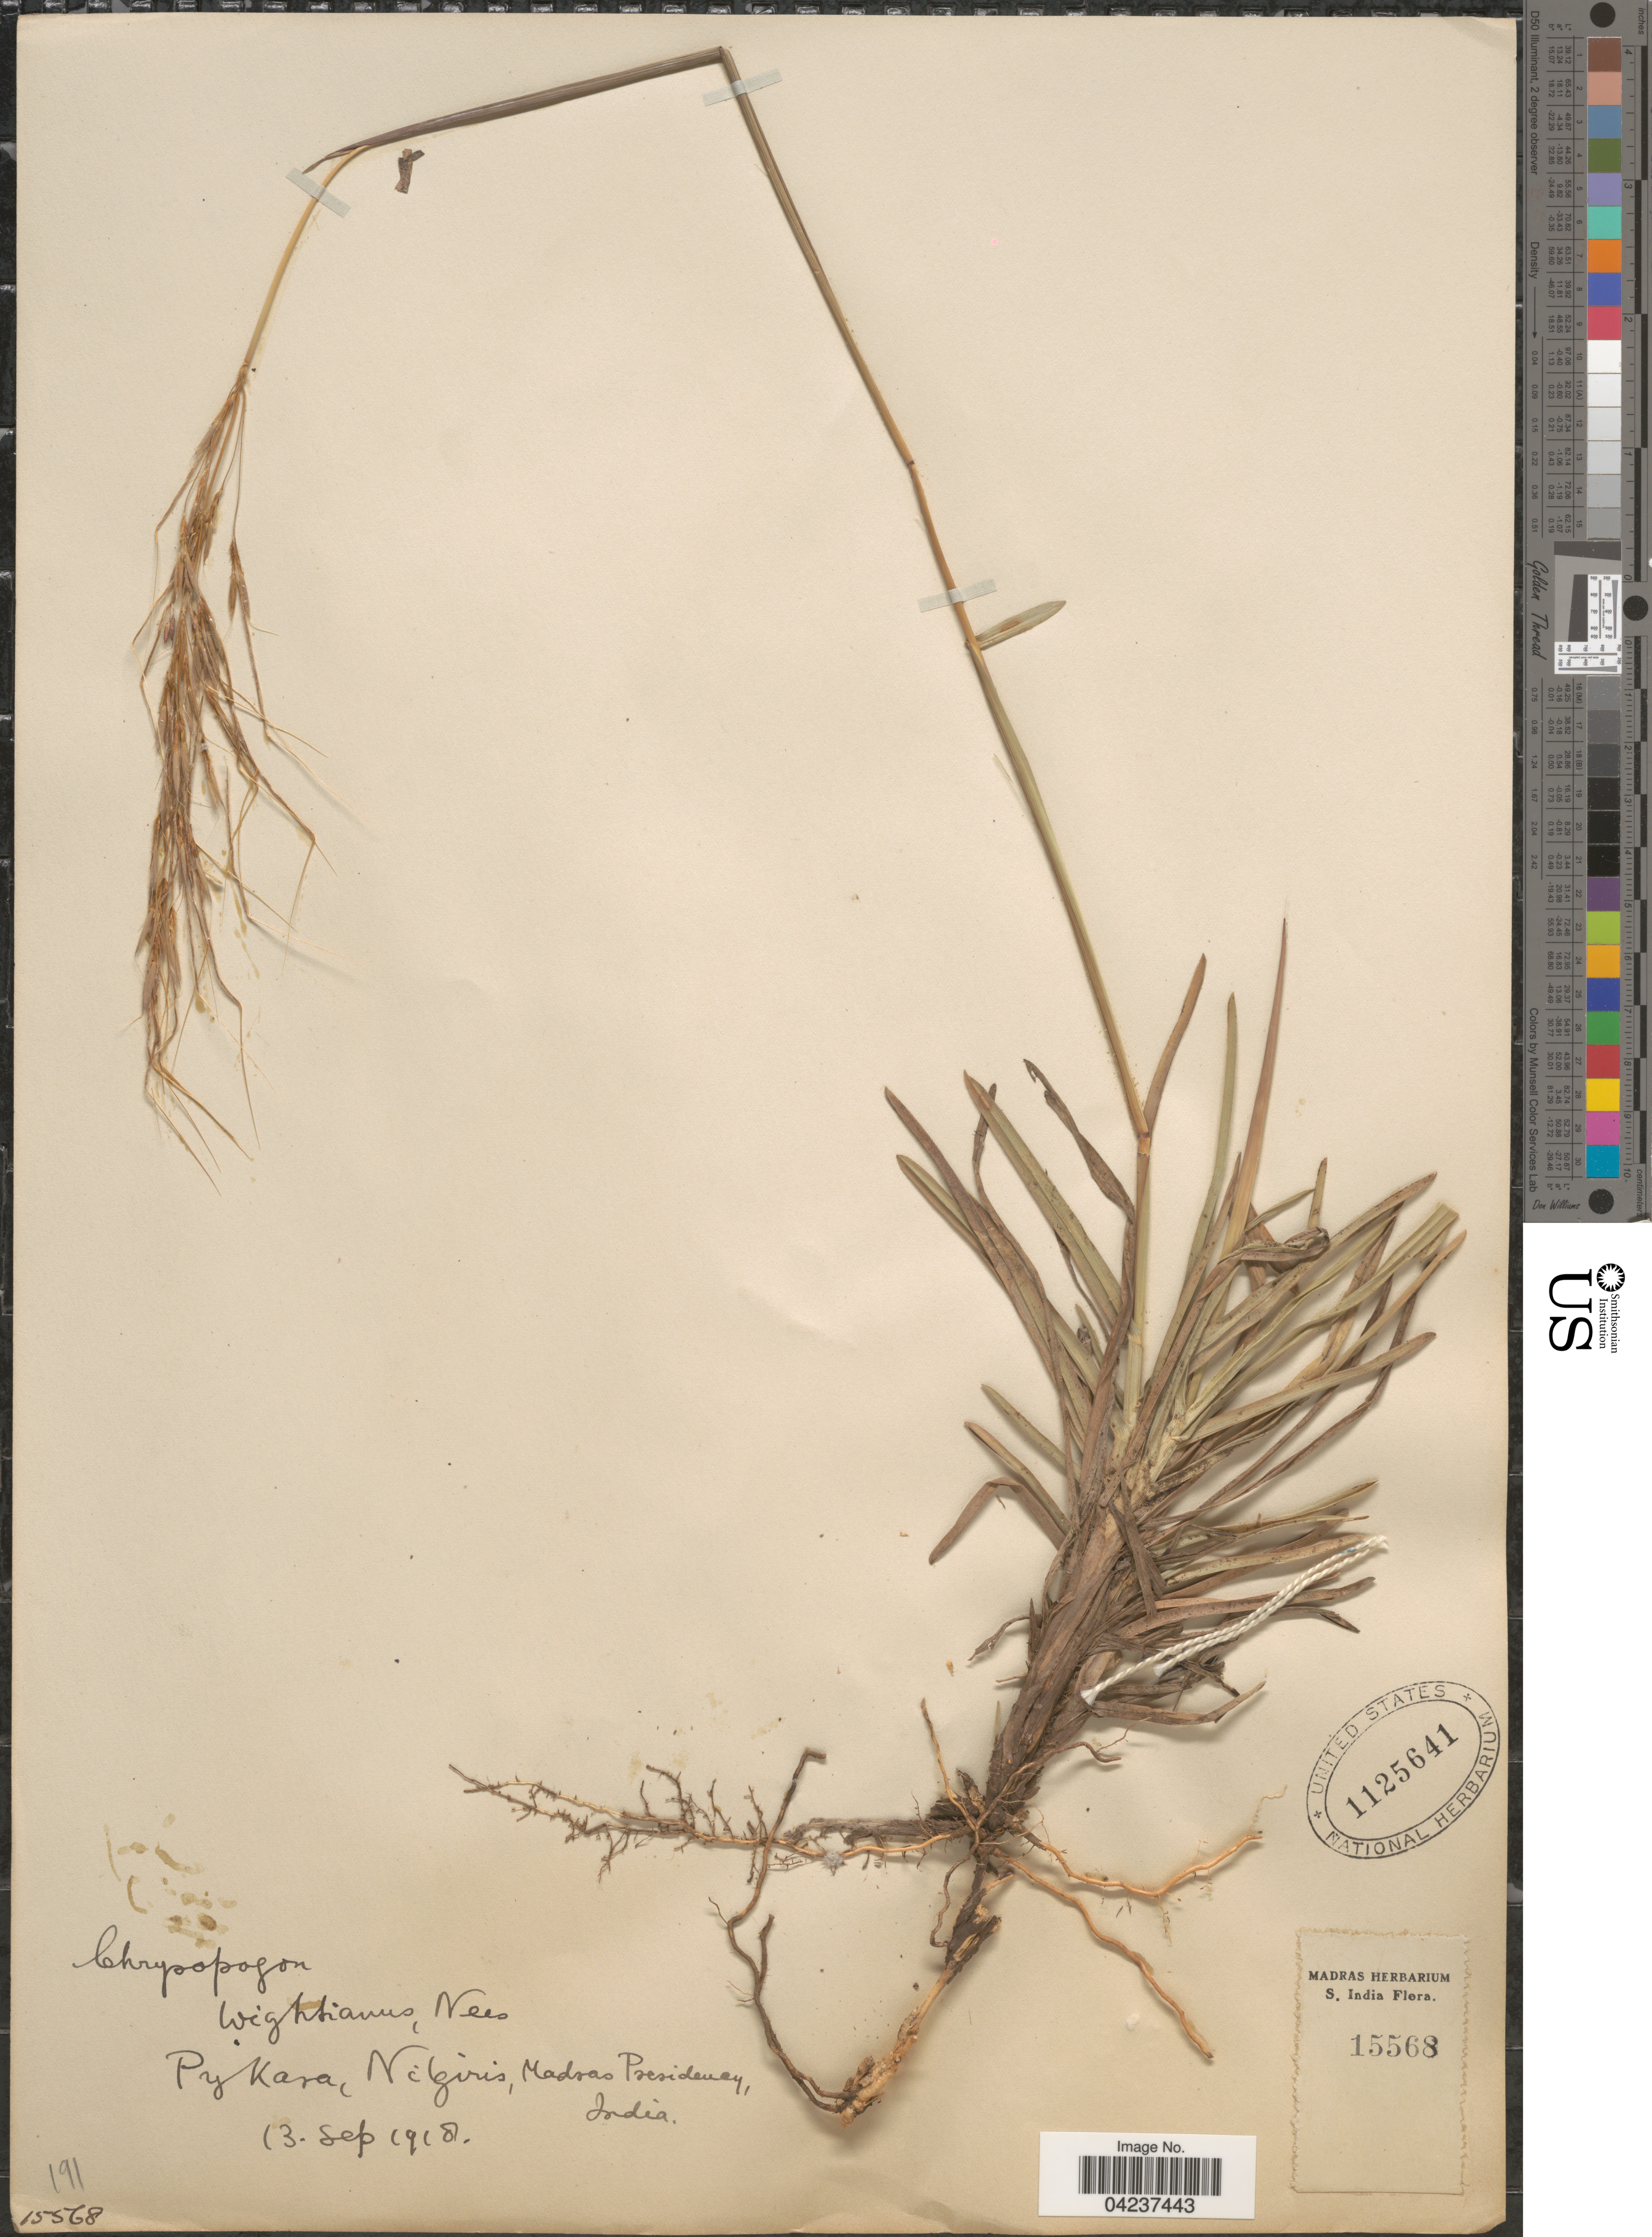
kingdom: Plantae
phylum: Tracheophyta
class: Liliopsida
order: Poales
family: Poaceae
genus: Chrysopogon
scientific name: Chrysopogon orientalis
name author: (Desv.) A. Camus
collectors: Ex herb. Madras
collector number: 15568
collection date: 1918-09-13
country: India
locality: Pykara, Nilgiris, Madras Presidency.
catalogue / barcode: US 1125641